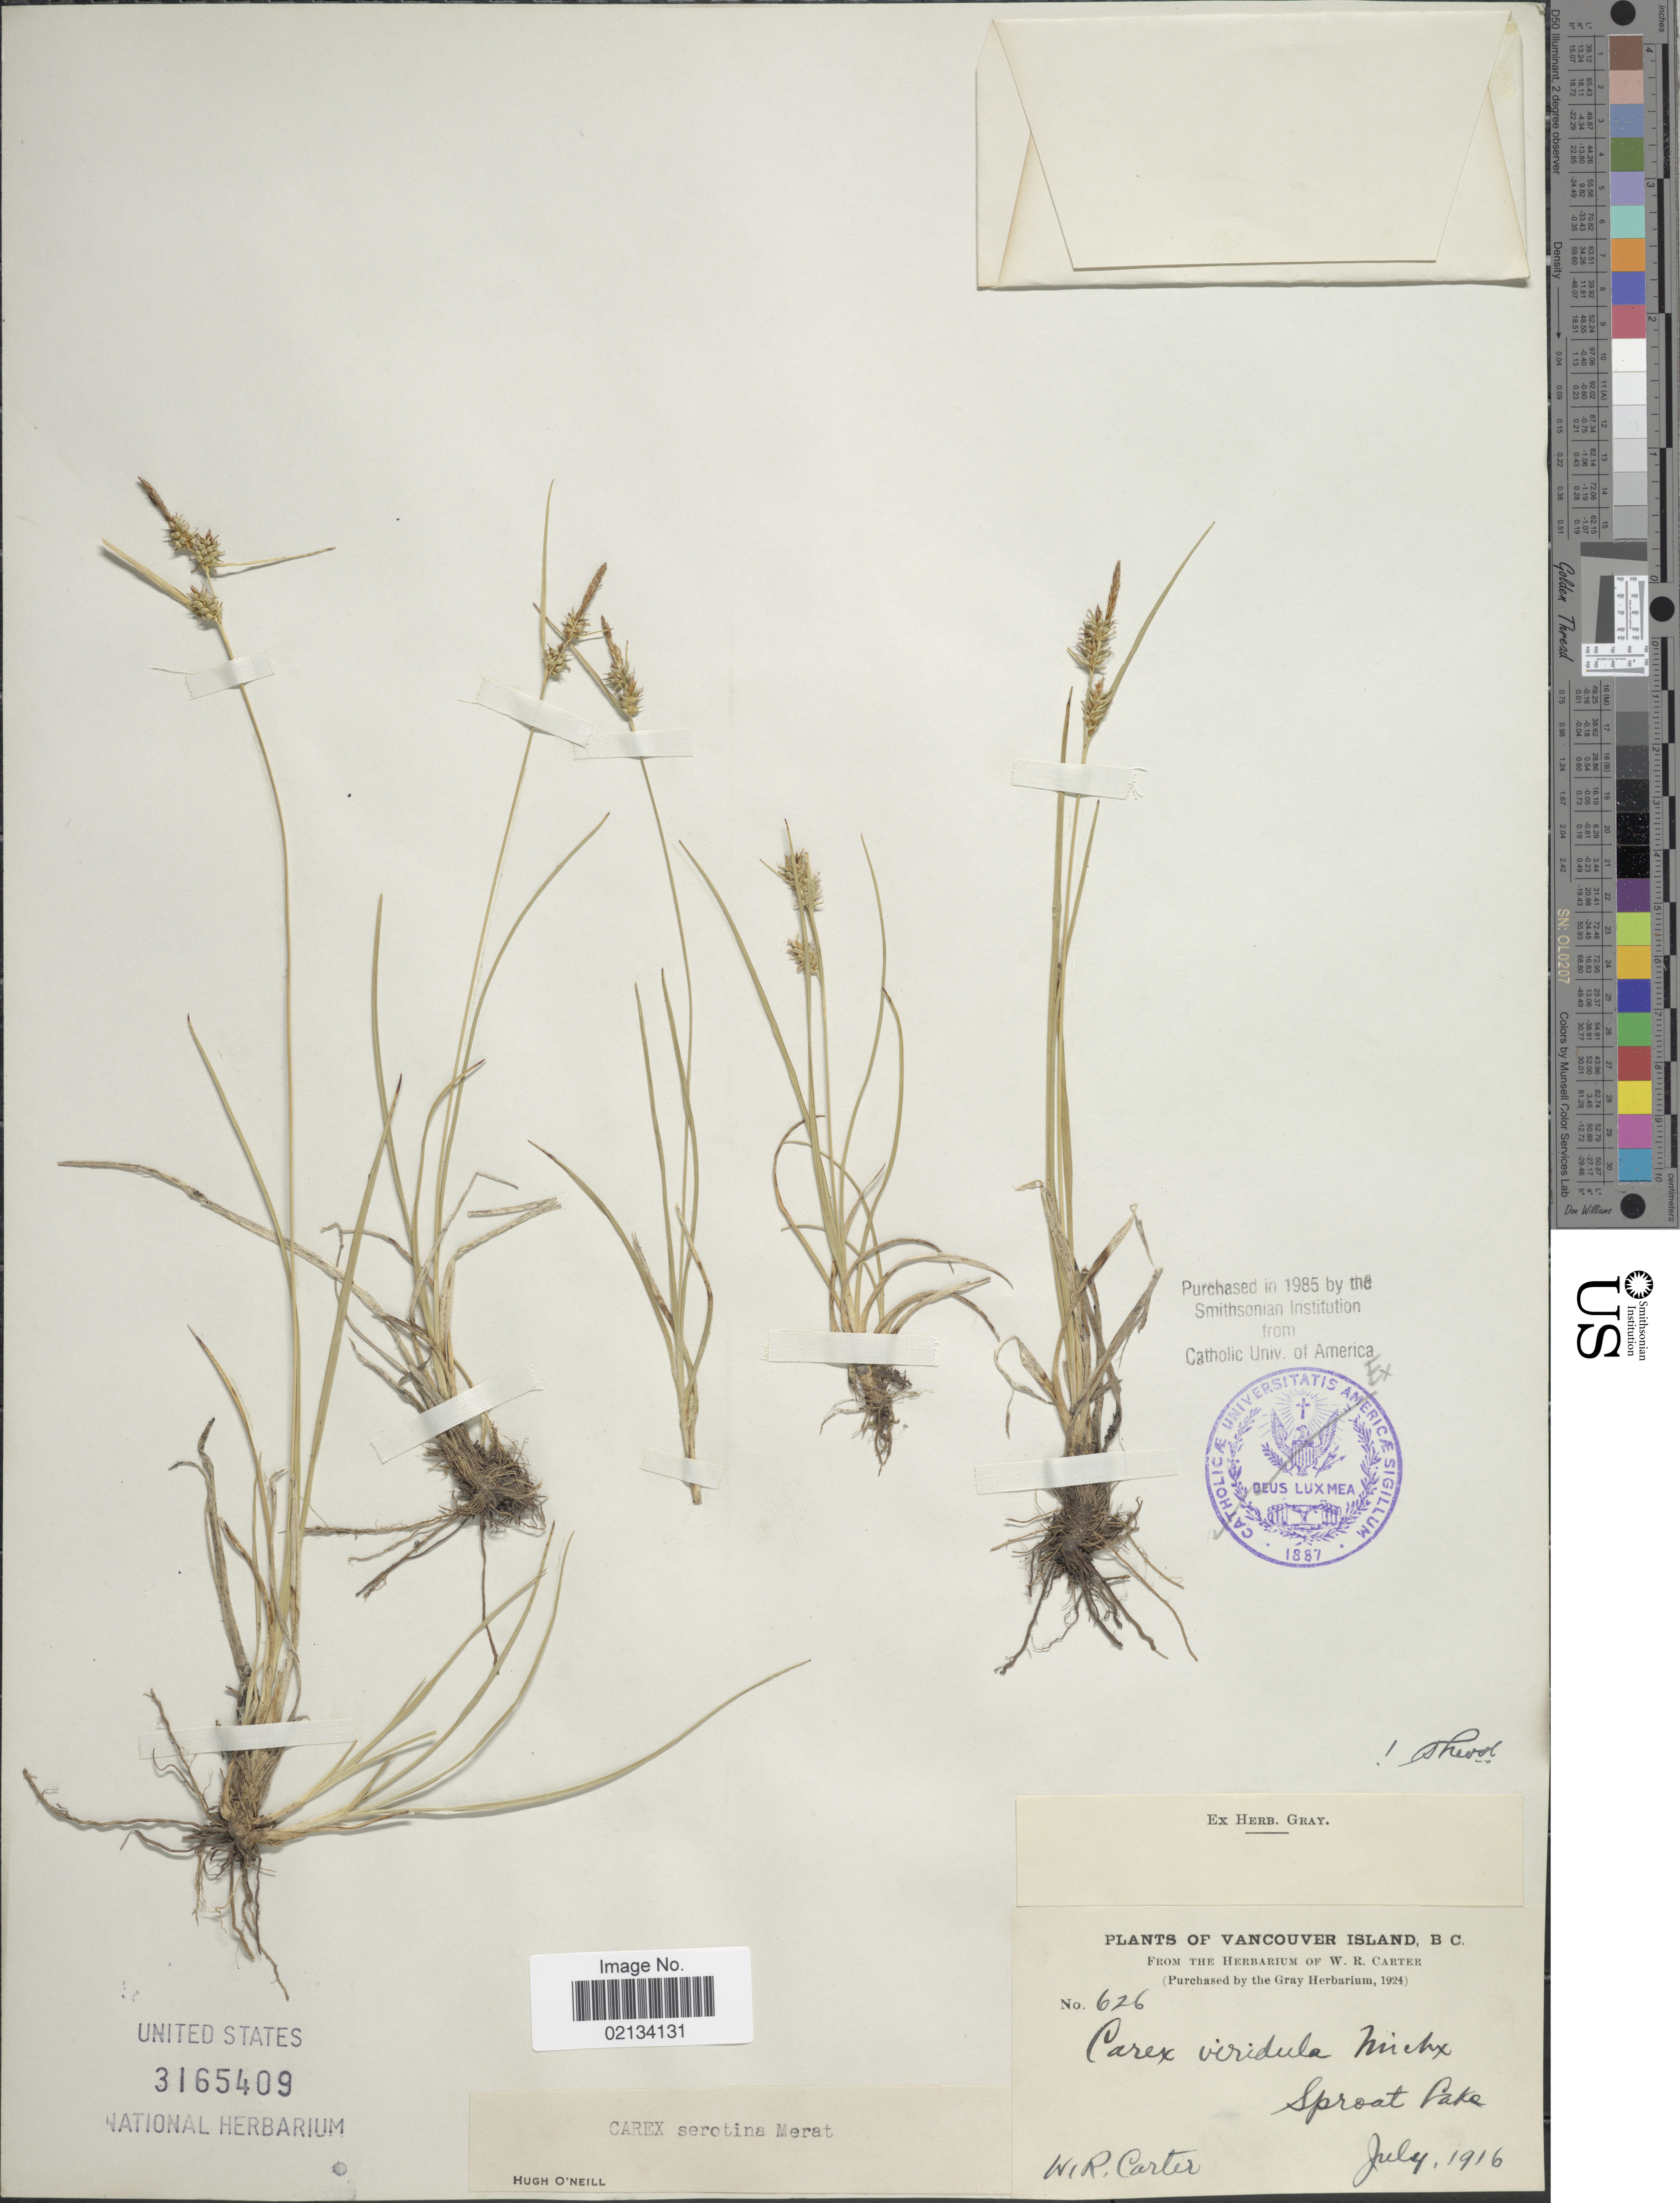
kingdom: Plantae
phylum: Tracheophyta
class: Liliopsida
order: Poales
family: Cyperaceae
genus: Carex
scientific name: Carex oederi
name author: Retz.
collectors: W. R. Carter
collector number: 626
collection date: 1916-07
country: Canada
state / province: British Columbia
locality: Vancouver Island, Sproat Lake.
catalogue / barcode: US 3165409